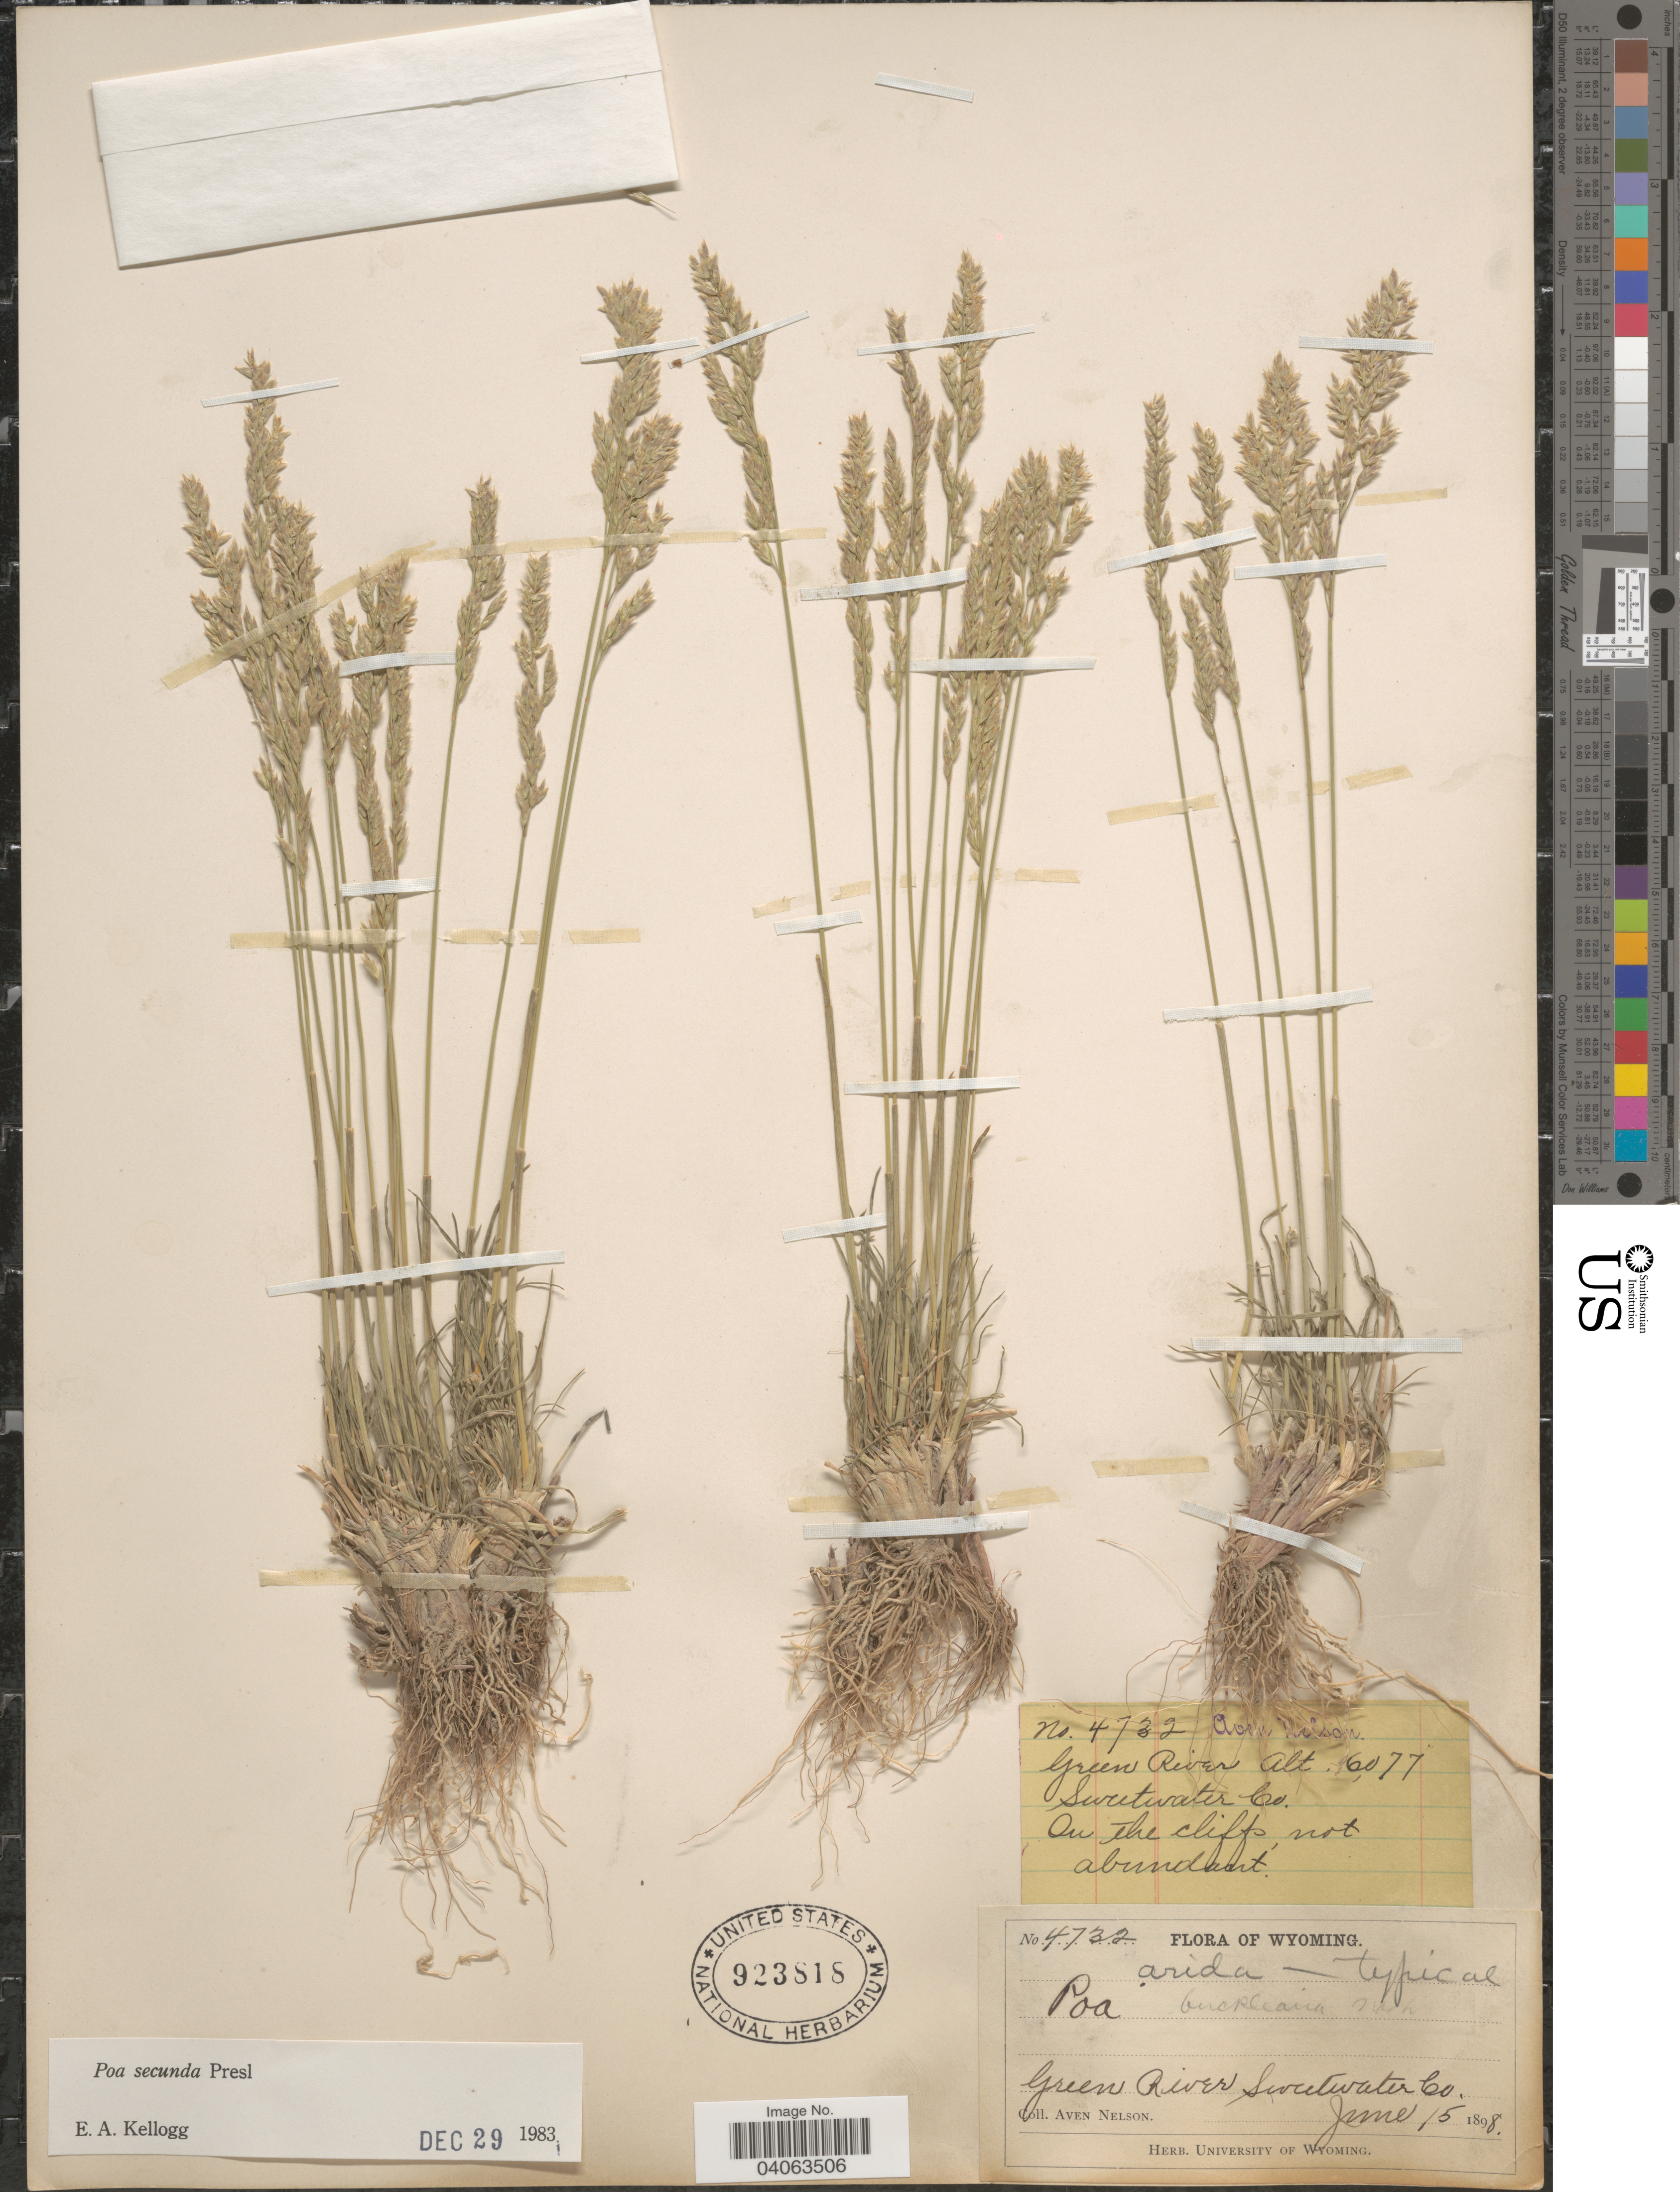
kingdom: Plantae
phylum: Tracheophyta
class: Liliopsida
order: Poales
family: Poaceae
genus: Poa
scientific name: Poa secunda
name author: J. Presl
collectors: A. Nelson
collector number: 4732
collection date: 1898-06-15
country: United States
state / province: Wyoming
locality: Green River, Sweetwater Co.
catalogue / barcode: US 923818